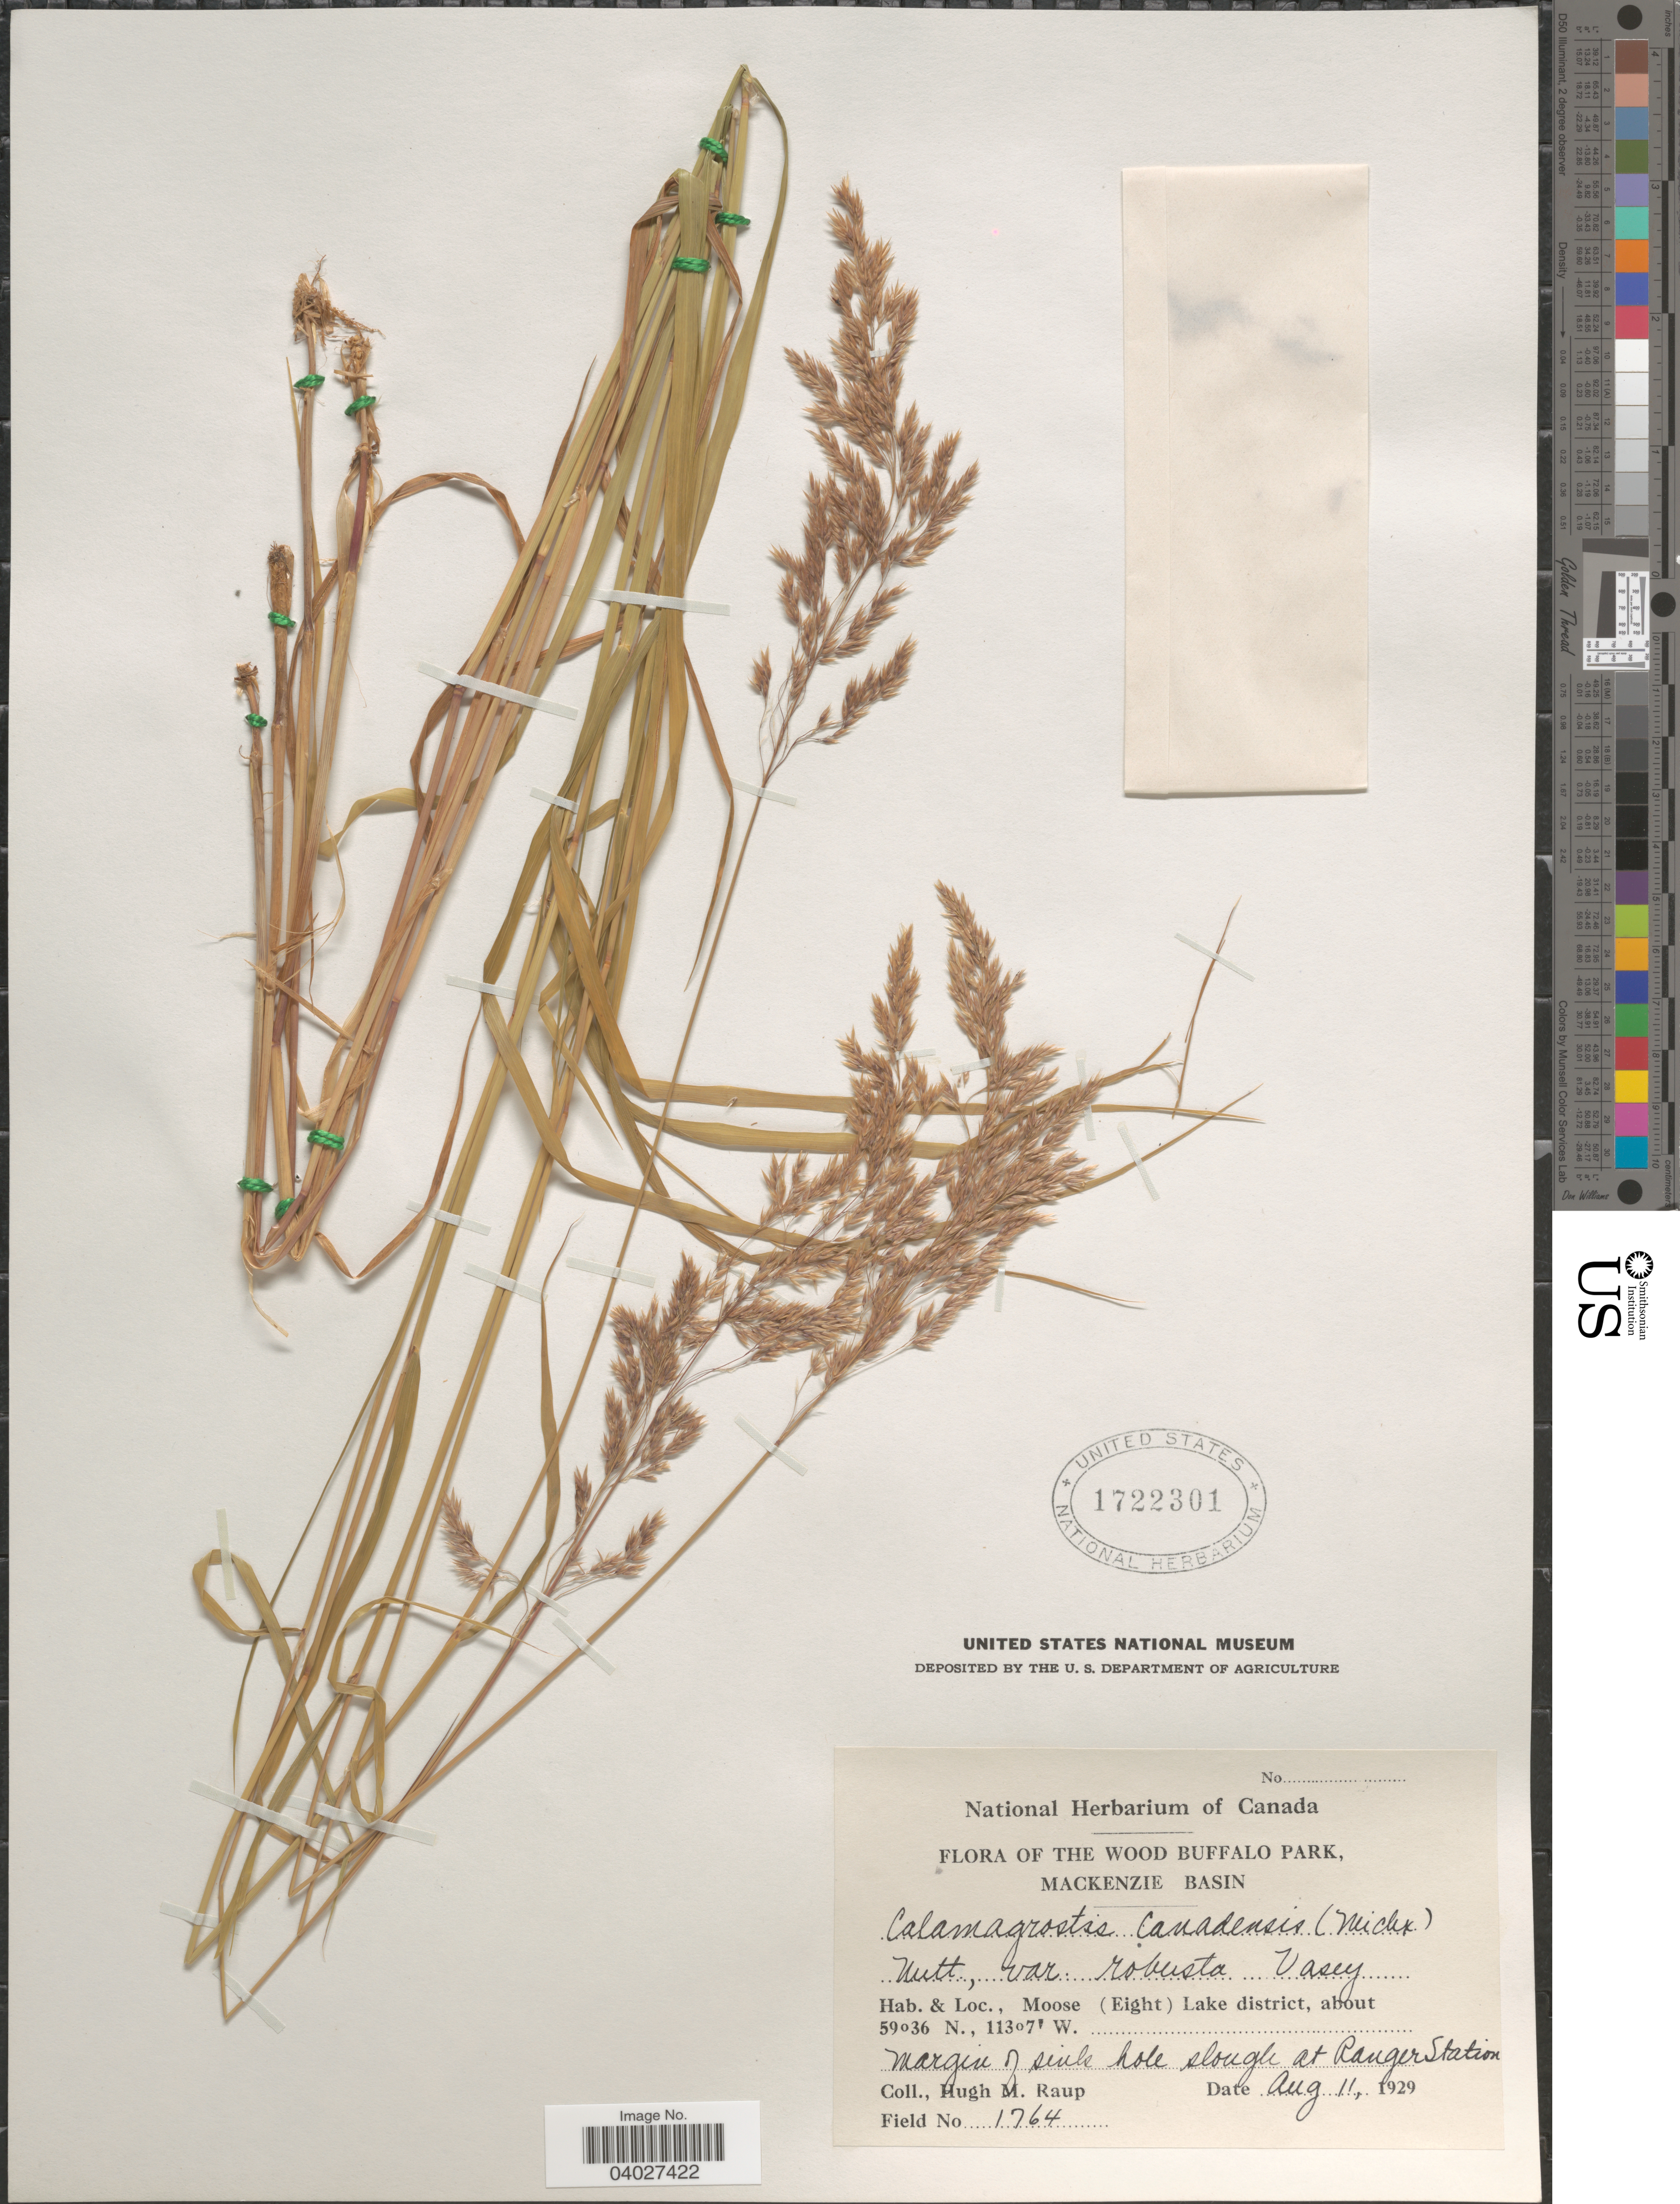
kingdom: Plantae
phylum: Tracheophyta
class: Liliopsida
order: Poales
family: Poaceae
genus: Calamagrostis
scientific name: Calamagrostis canadensis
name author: (Michx.) P. Beauv.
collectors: H. Raup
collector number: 1764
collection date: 1929-08-11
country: Canada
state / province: Alberta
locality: The Wood Buffalo Park, Mackenzie Basin. Moose (Eight) Lake district. Margin of sink hole slough at Ranger Station.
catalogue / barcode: US 1722301